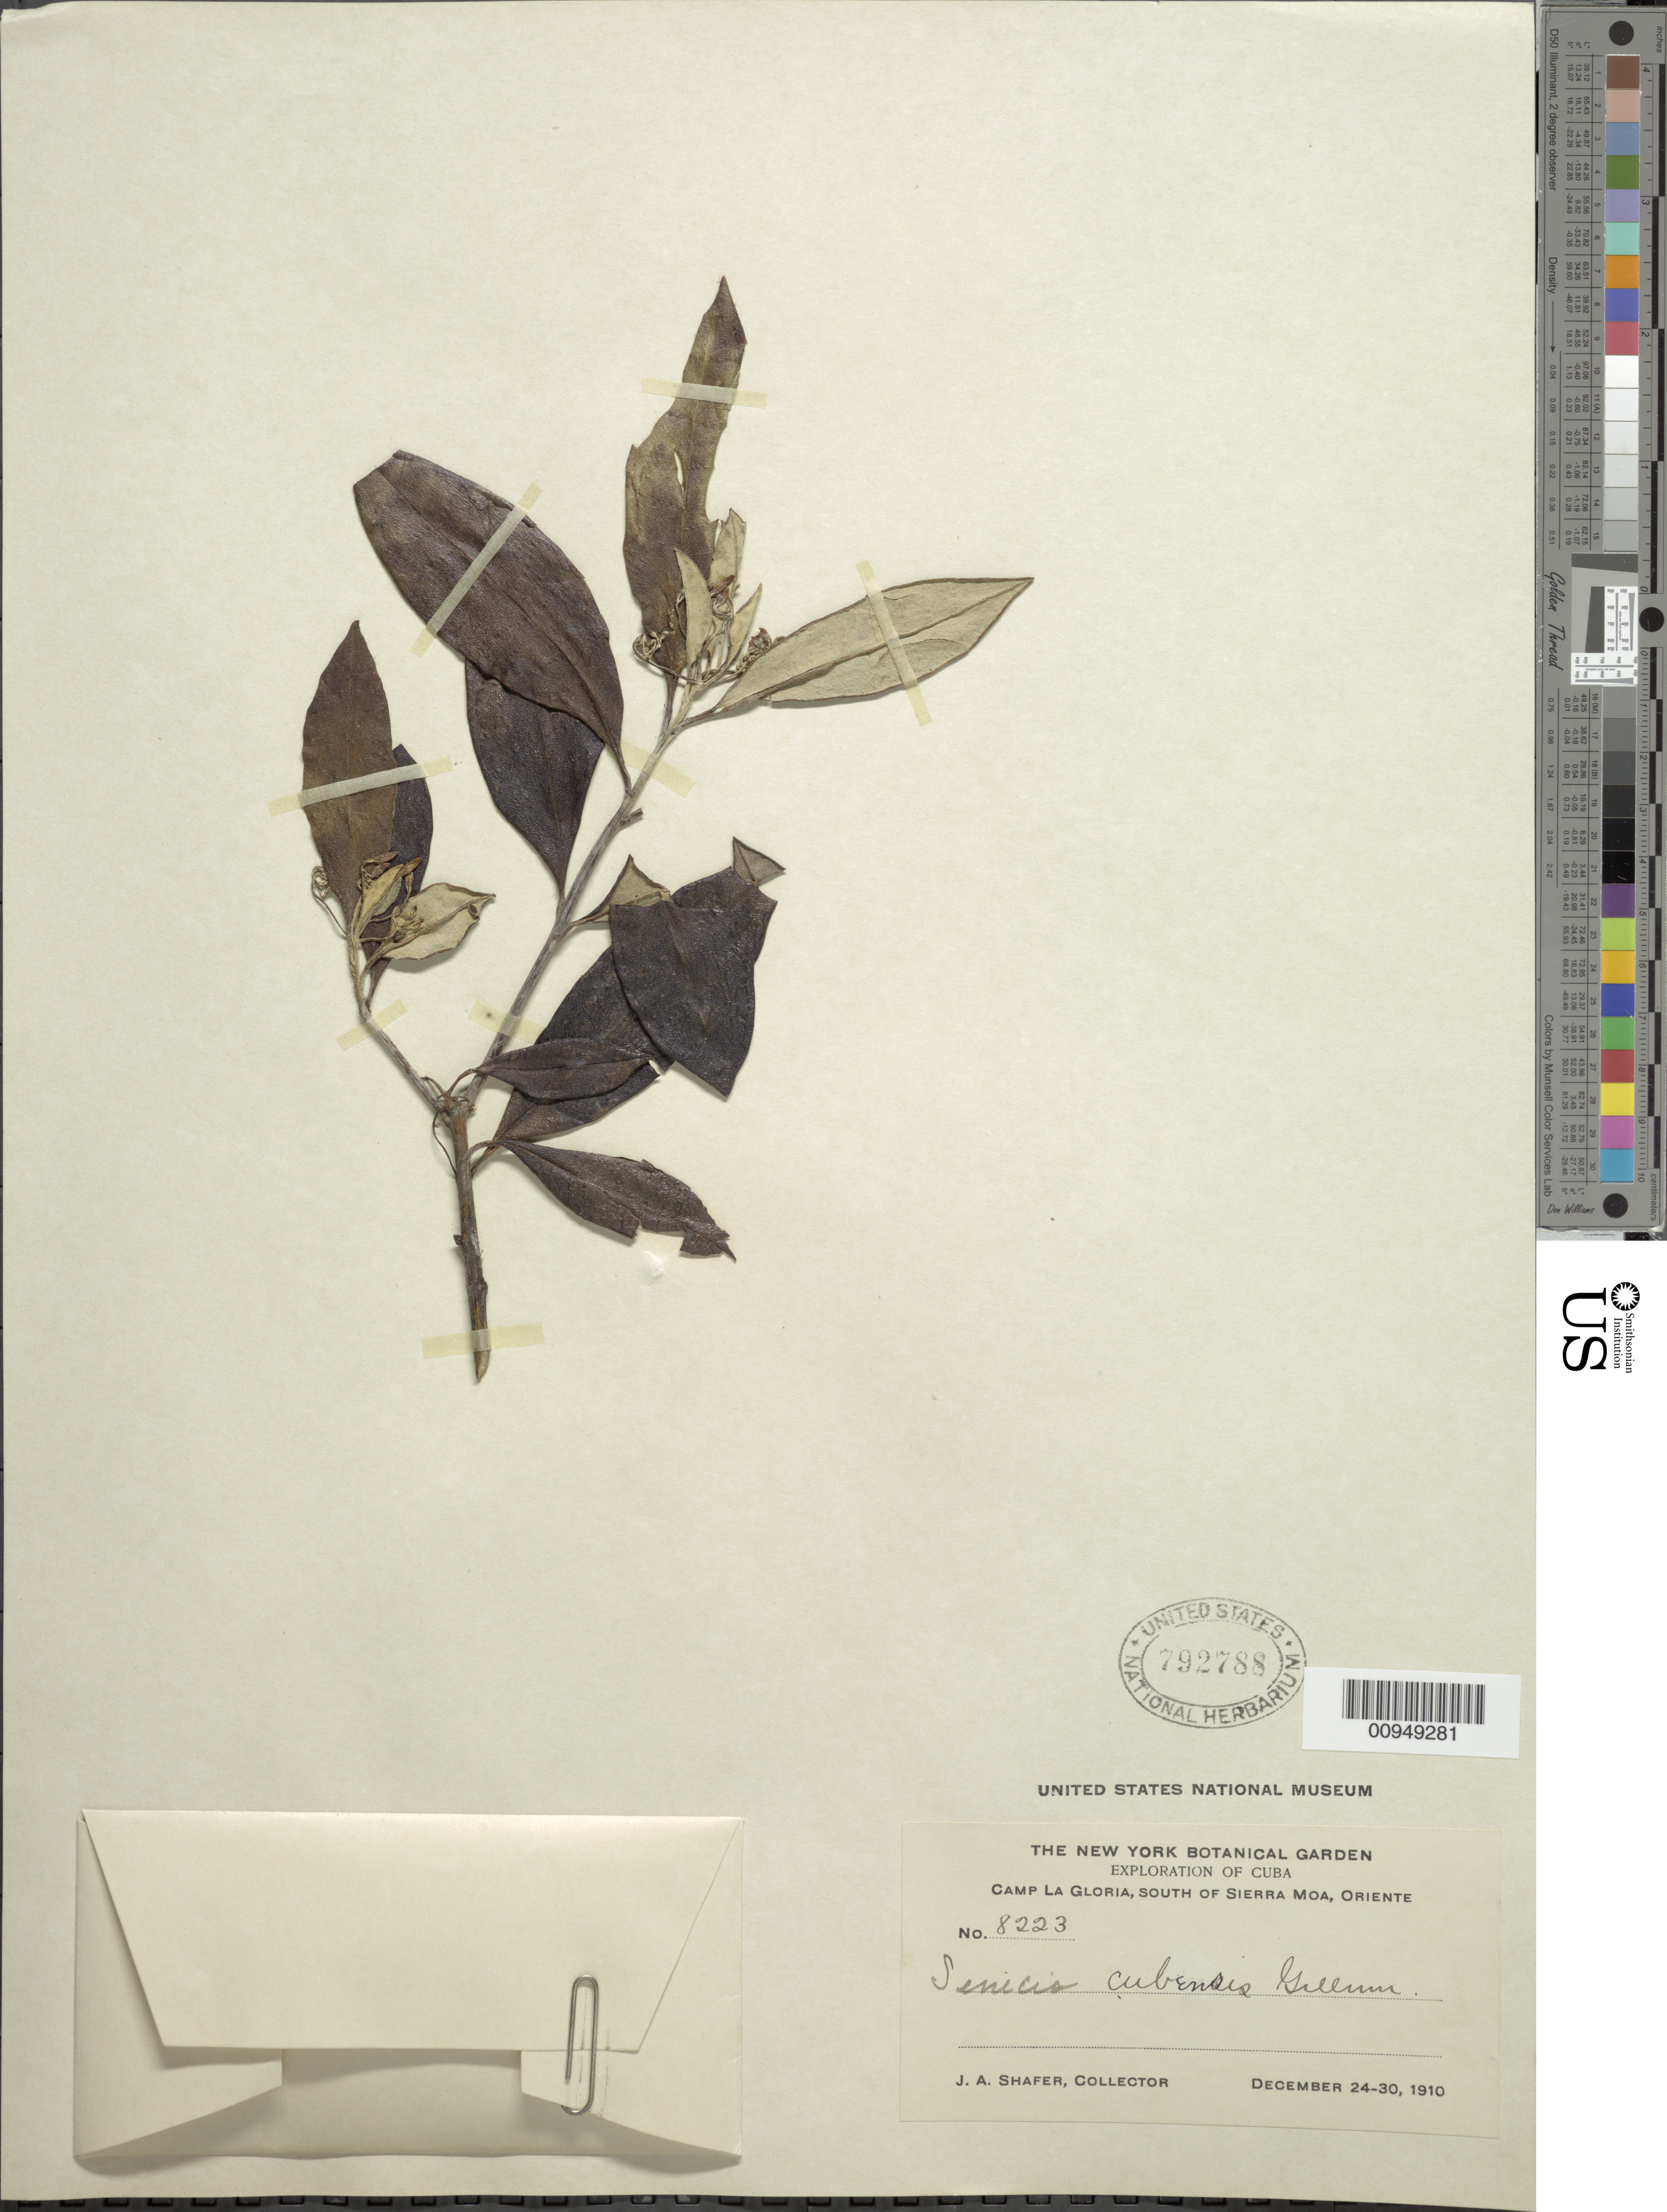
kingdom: Plantae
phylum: Tracheophyta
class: Magnoliopsida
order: Asterales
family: Asteraceae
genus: Senecio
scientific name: Senecio cubensis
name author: Greenm.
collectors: J. A. Shafer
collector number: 8223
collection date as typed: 24 Dec 1910 to 30 Dec 1910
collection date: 1910-12-24/1910-12-30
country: Cuba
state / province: Holguín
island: Cuba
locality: Camp La Gloria, south of Sierra Moa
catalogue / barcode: US 792788